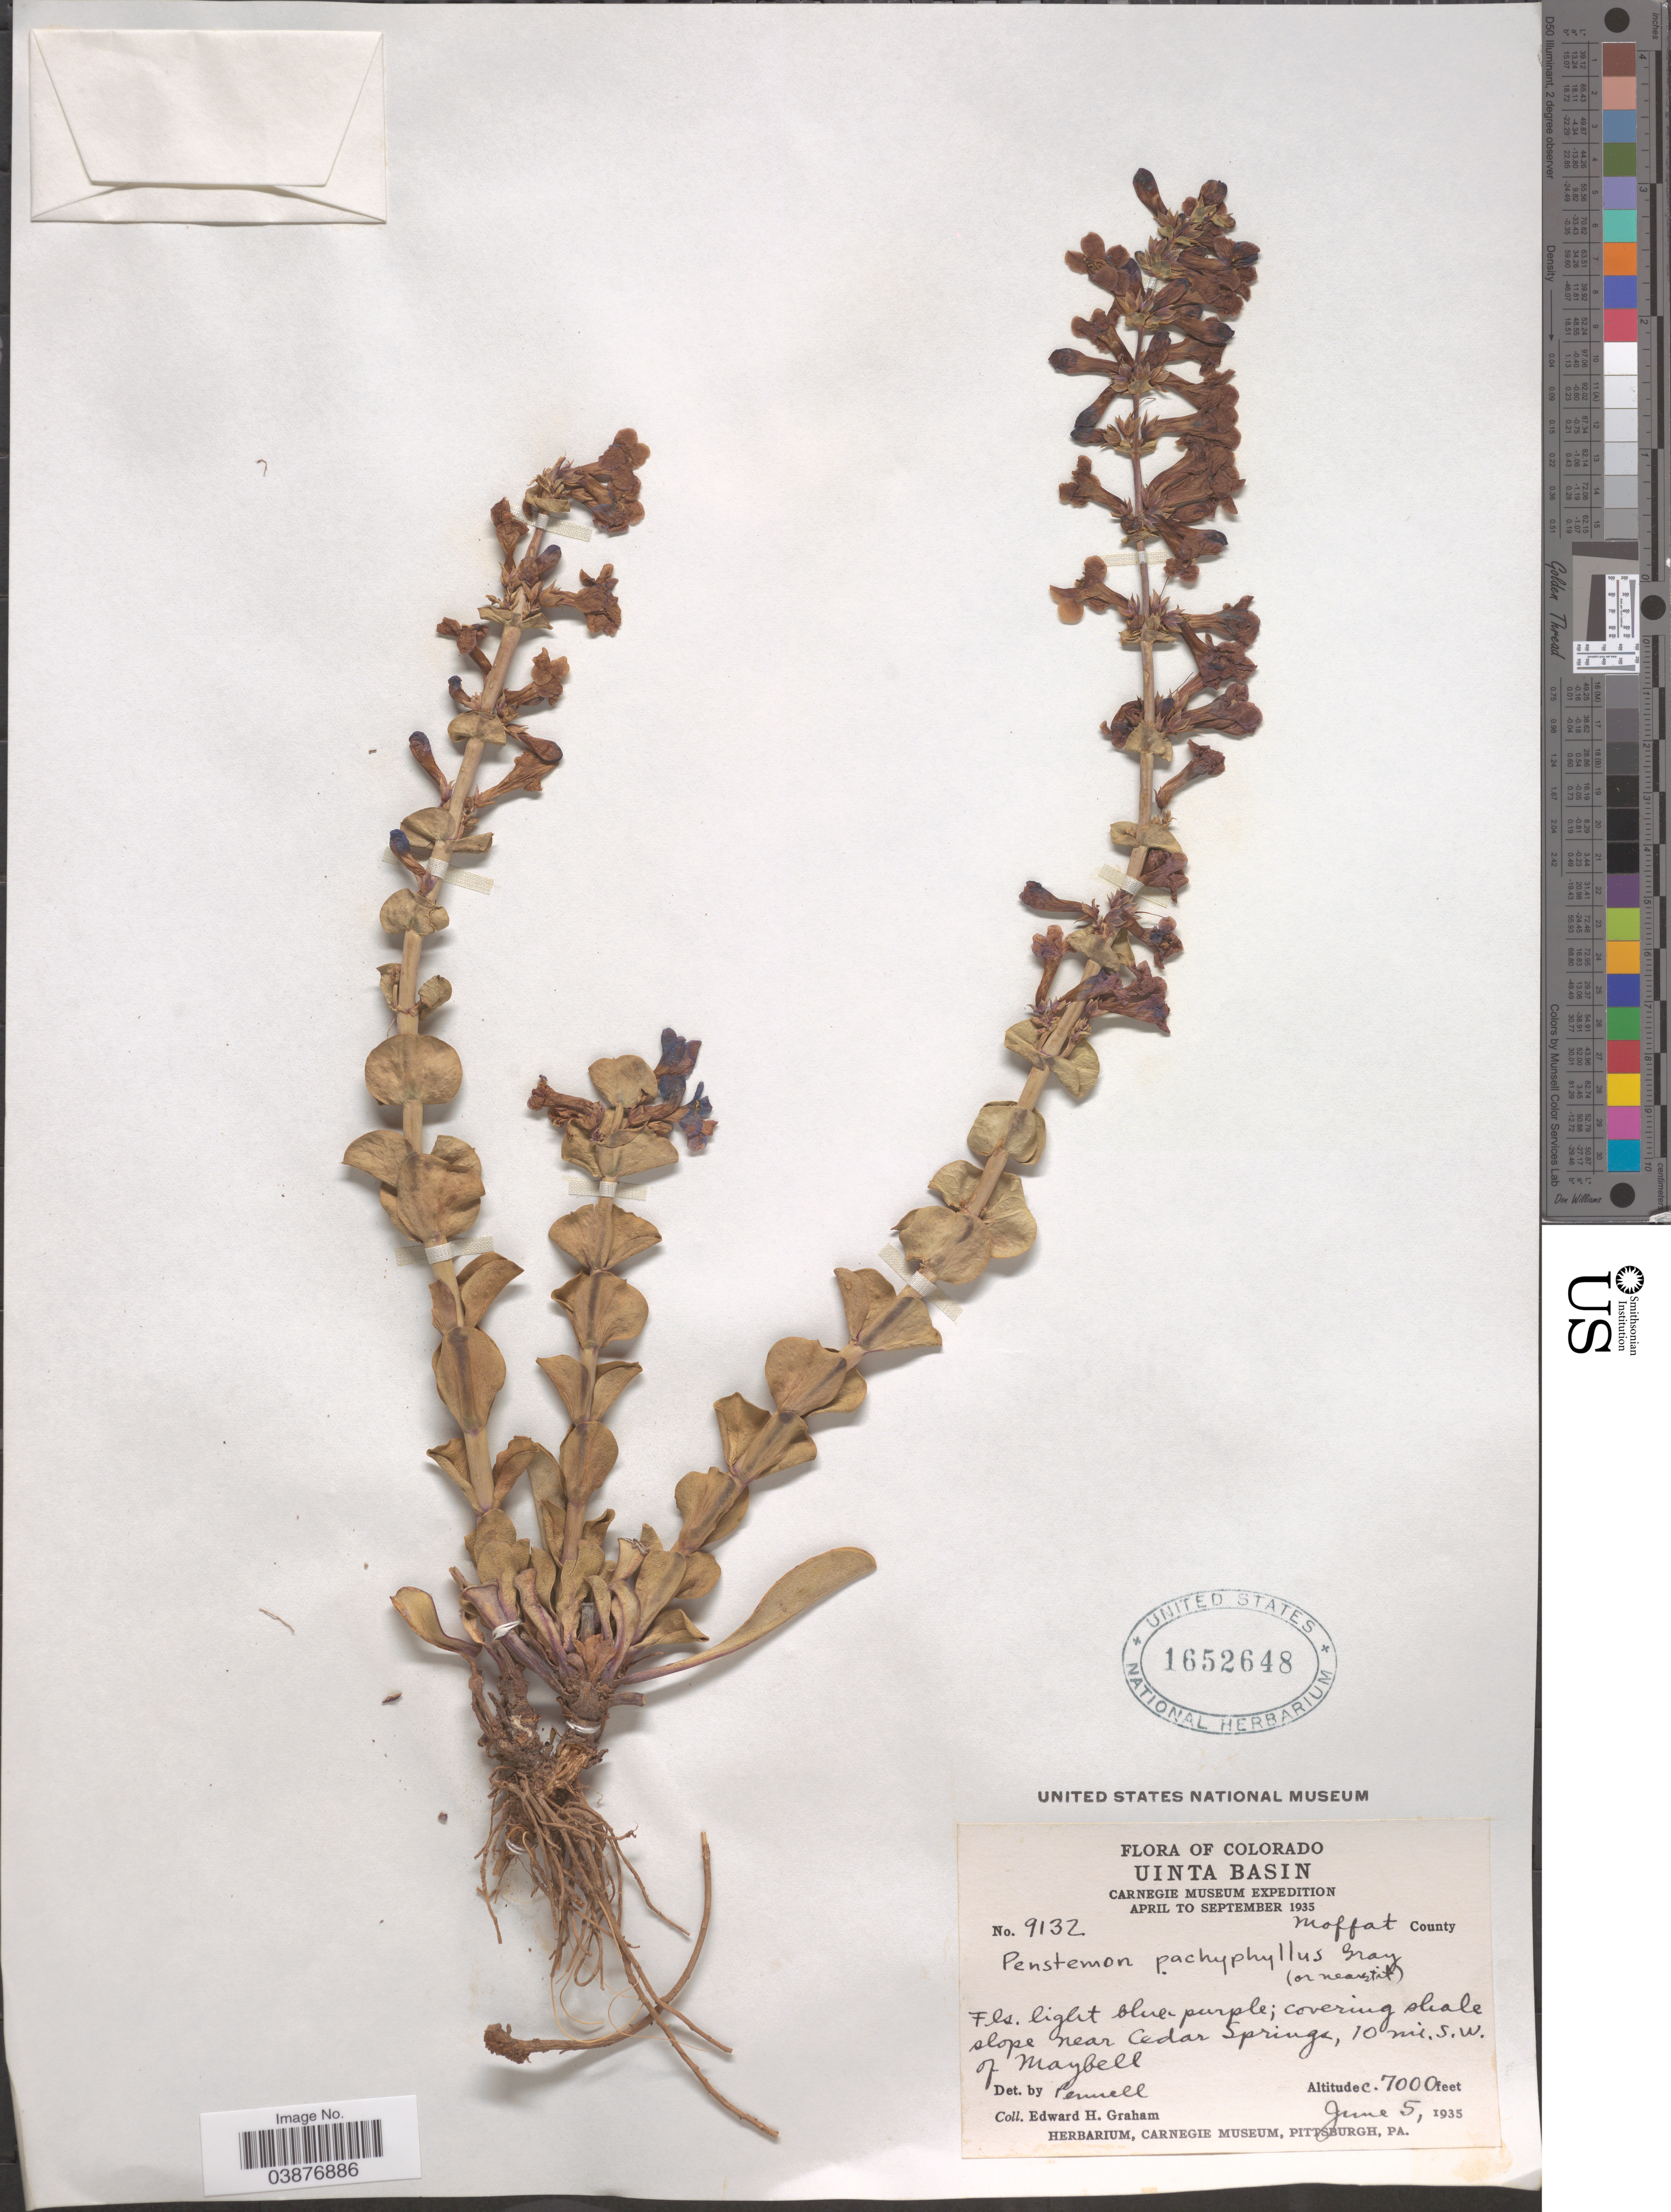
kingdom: Plantae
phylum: Tracheophyta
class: Magnoliopsida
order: Lamiales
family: Plantaginaceae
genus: Penstemon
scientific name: Penstemon pachyphyllus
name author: A. Gray ex Rydb.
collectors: E. H. Graham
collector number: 9132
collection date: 1935-06-05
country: United States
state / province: Colorado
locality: Uinta Basin. Moffat County. Covering shale slope near Cedar Springs, 10 mi. S.W. of Maybell.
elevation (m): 2134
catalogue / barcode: US 1652648